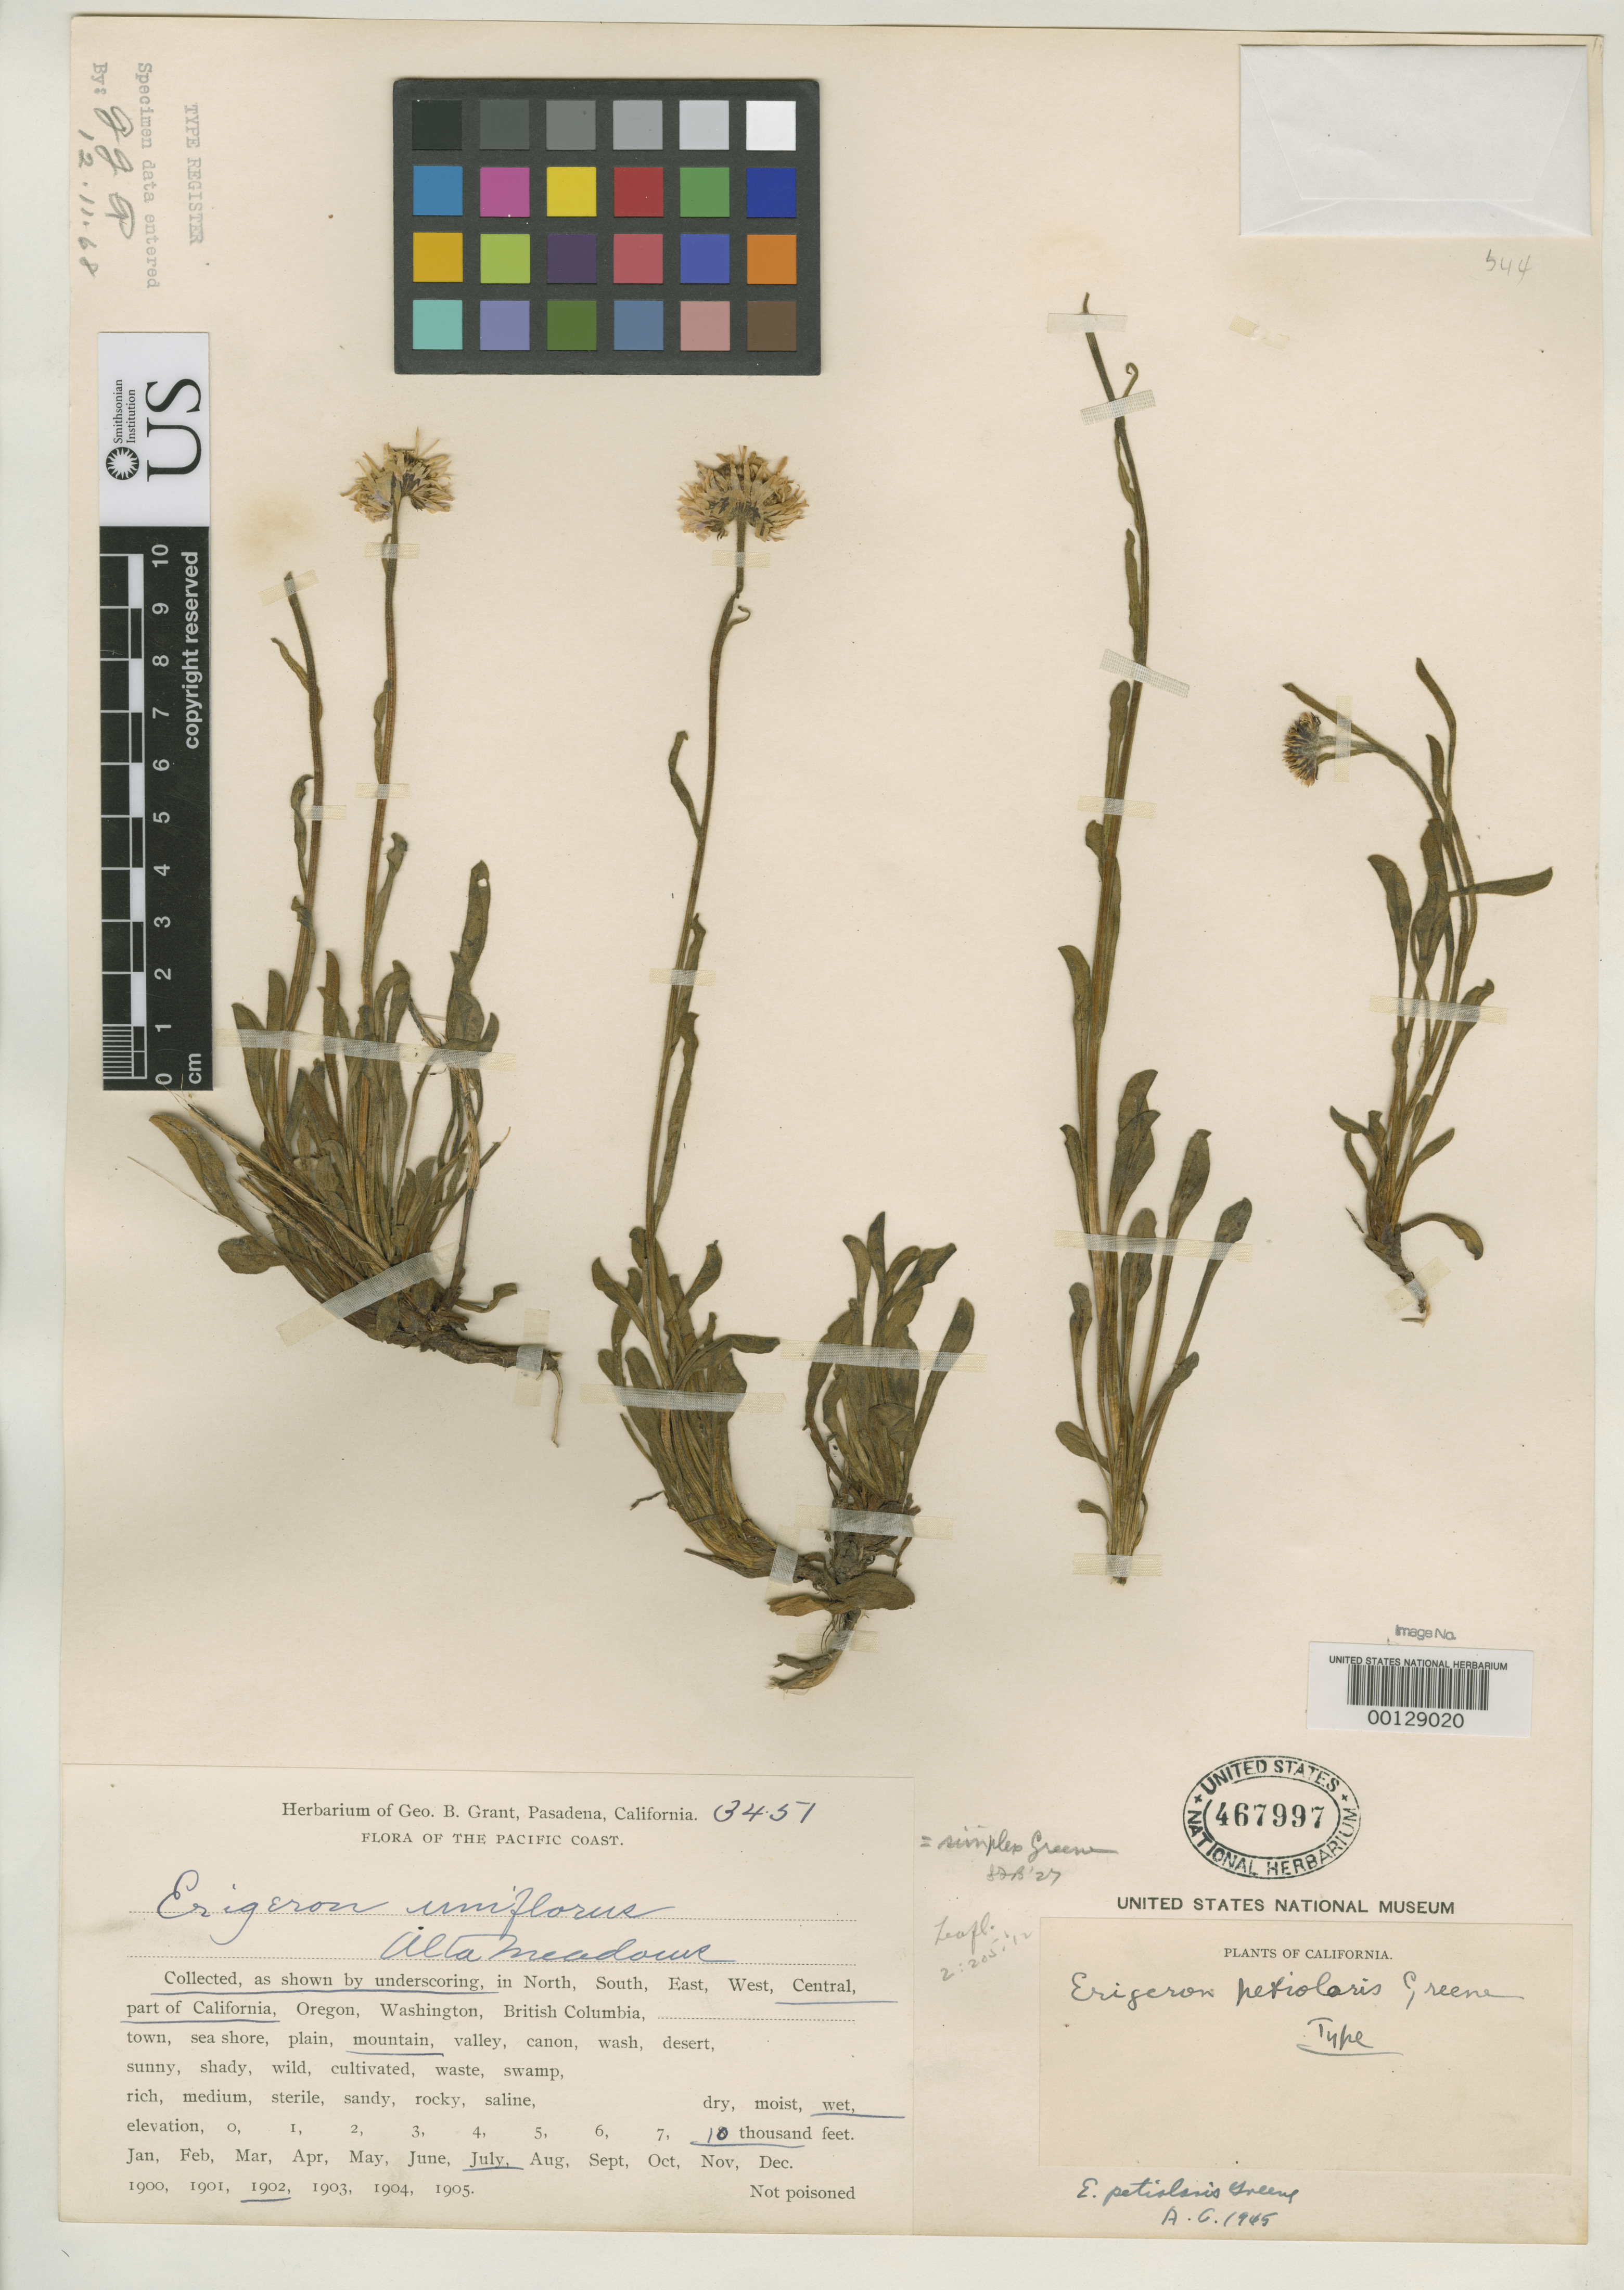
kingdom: Plantae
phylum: Tracheophyta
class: Magnoliopsida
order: Asterales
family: Asteraceae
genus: Erigeron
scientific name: Erigeron petiolaris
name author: Greene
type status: Holotype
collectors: G. Grant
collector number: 3451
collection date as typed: Jul 1902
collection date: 1902-07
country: United States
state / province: California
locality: Alta meadows.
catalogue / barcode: US 467997